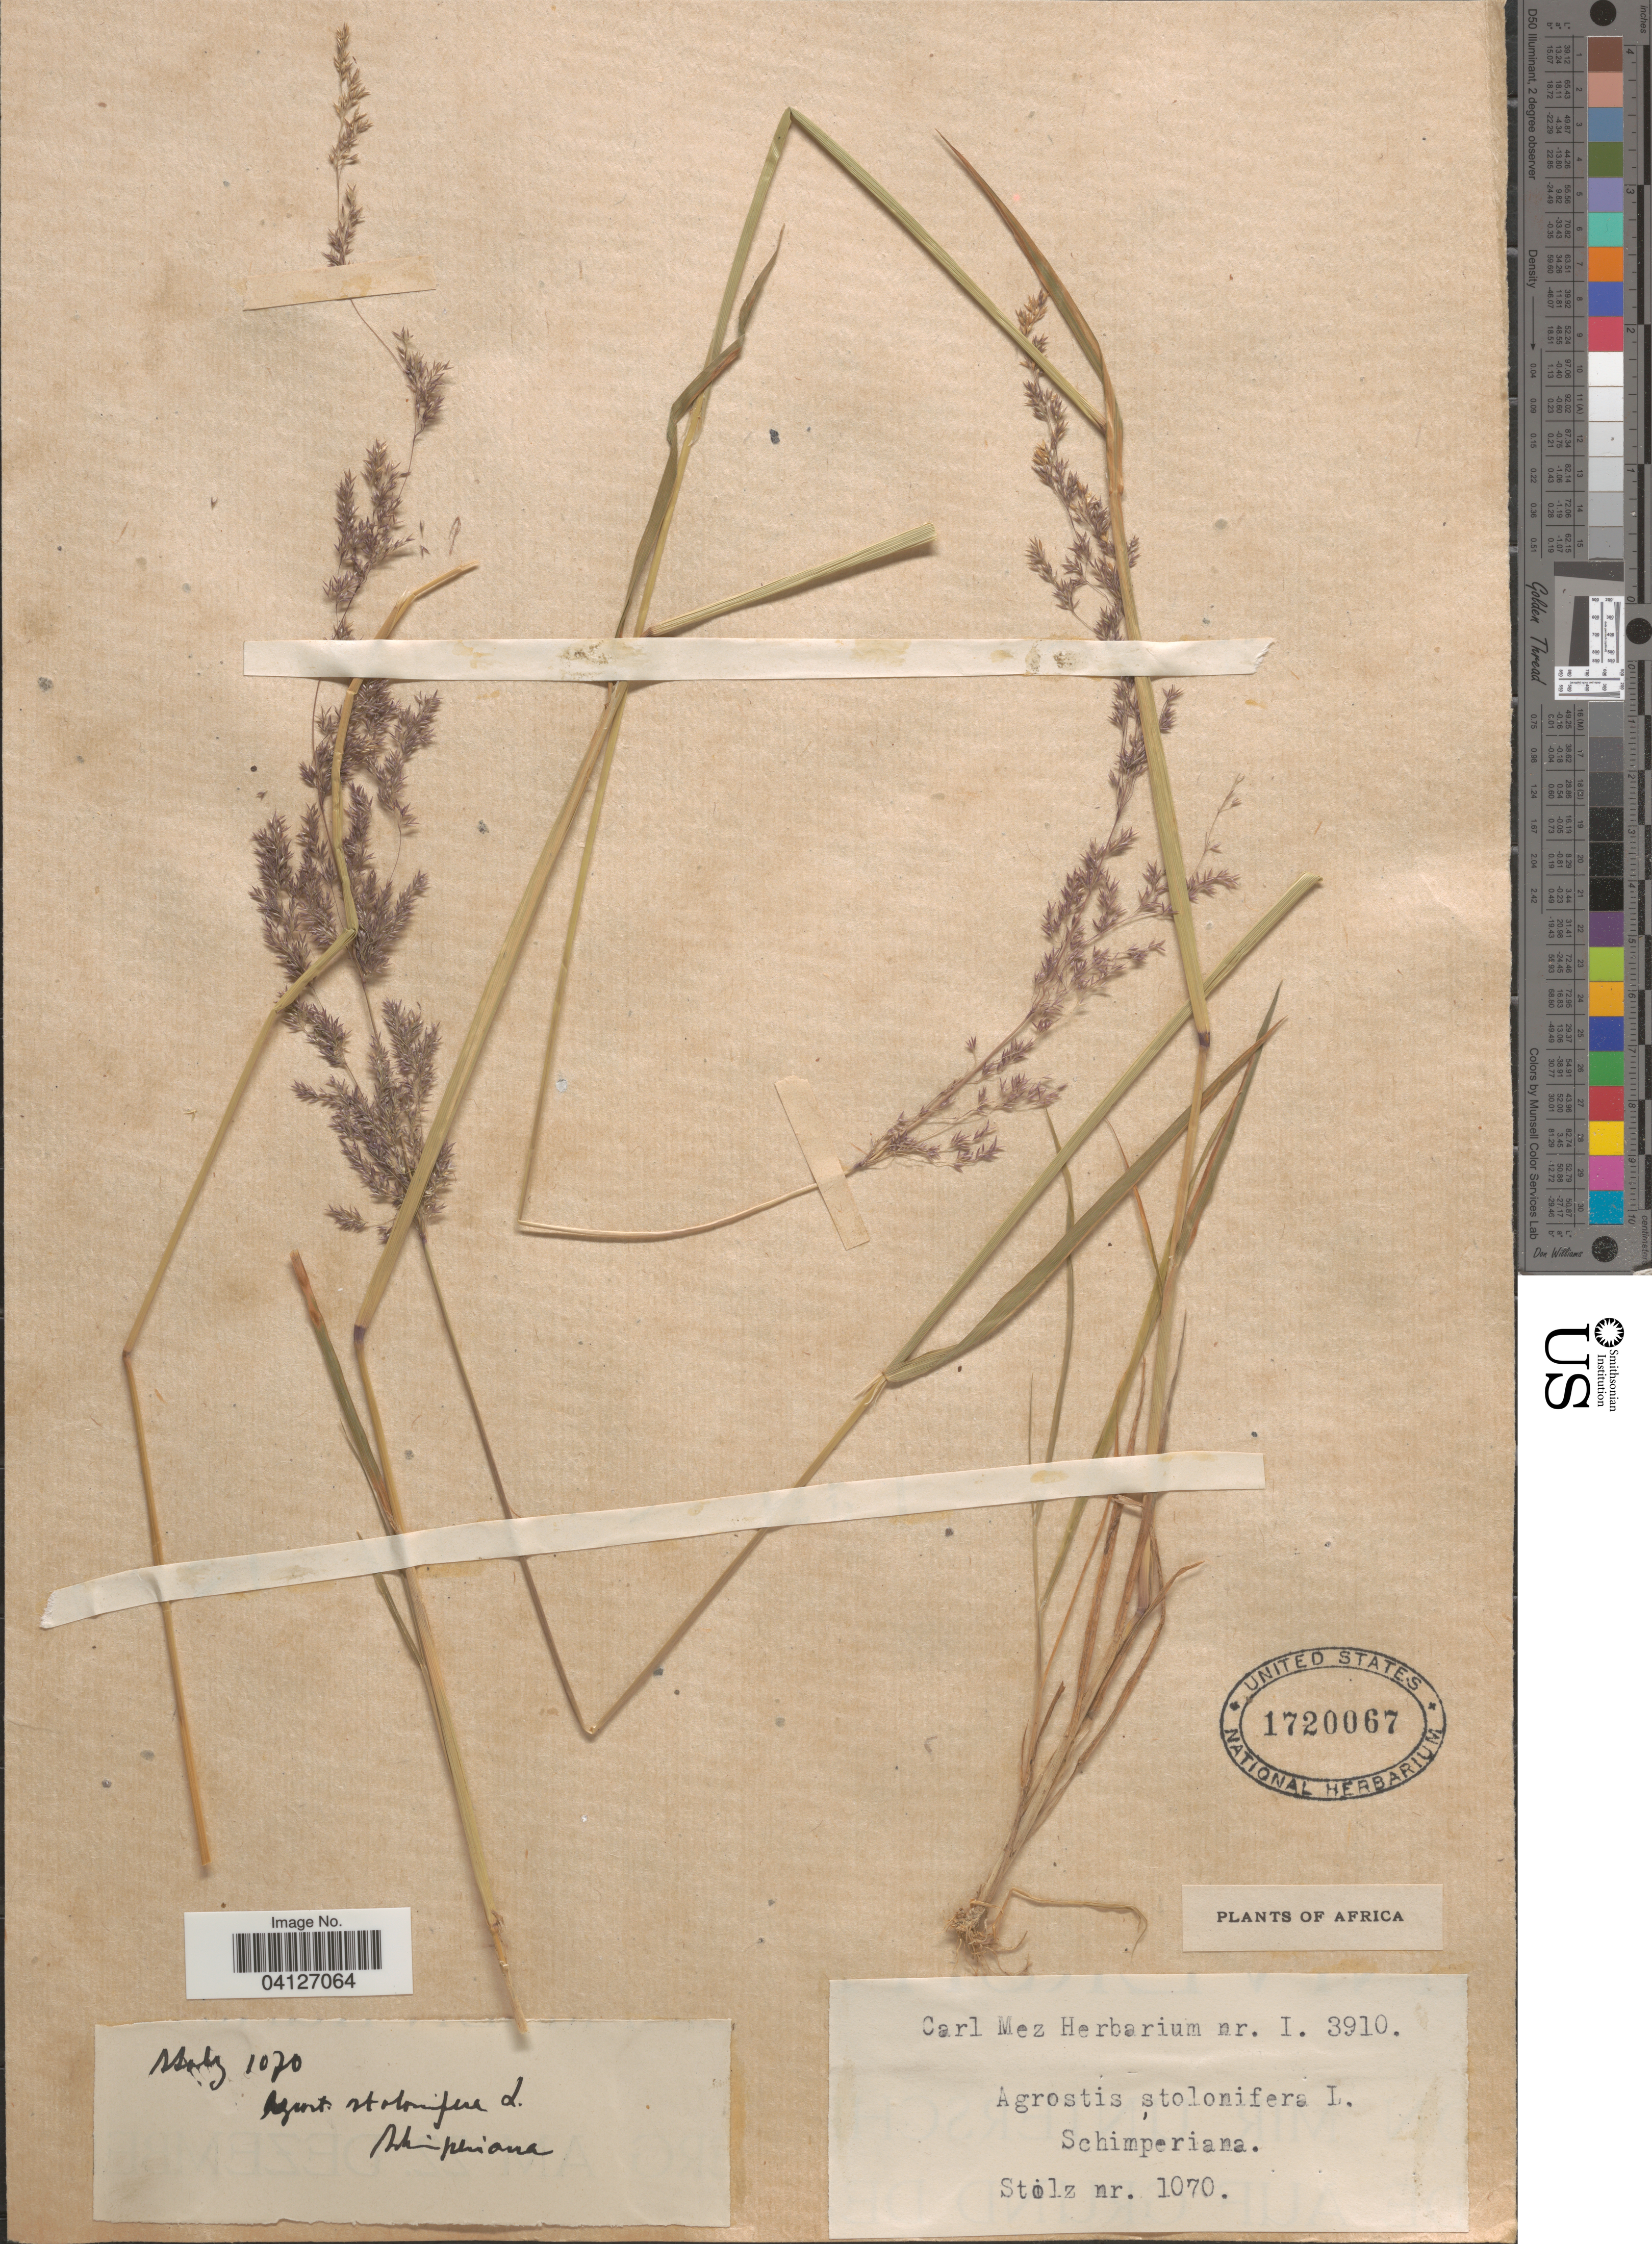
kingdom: Plantae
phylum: Tracheophyta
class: Liliopsida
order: Poales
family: Poaceae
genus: Agrostis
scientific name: Agrostis stolonifera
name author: L.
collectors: Stolz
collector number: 1070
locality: Africa.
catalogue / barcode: US 1720067